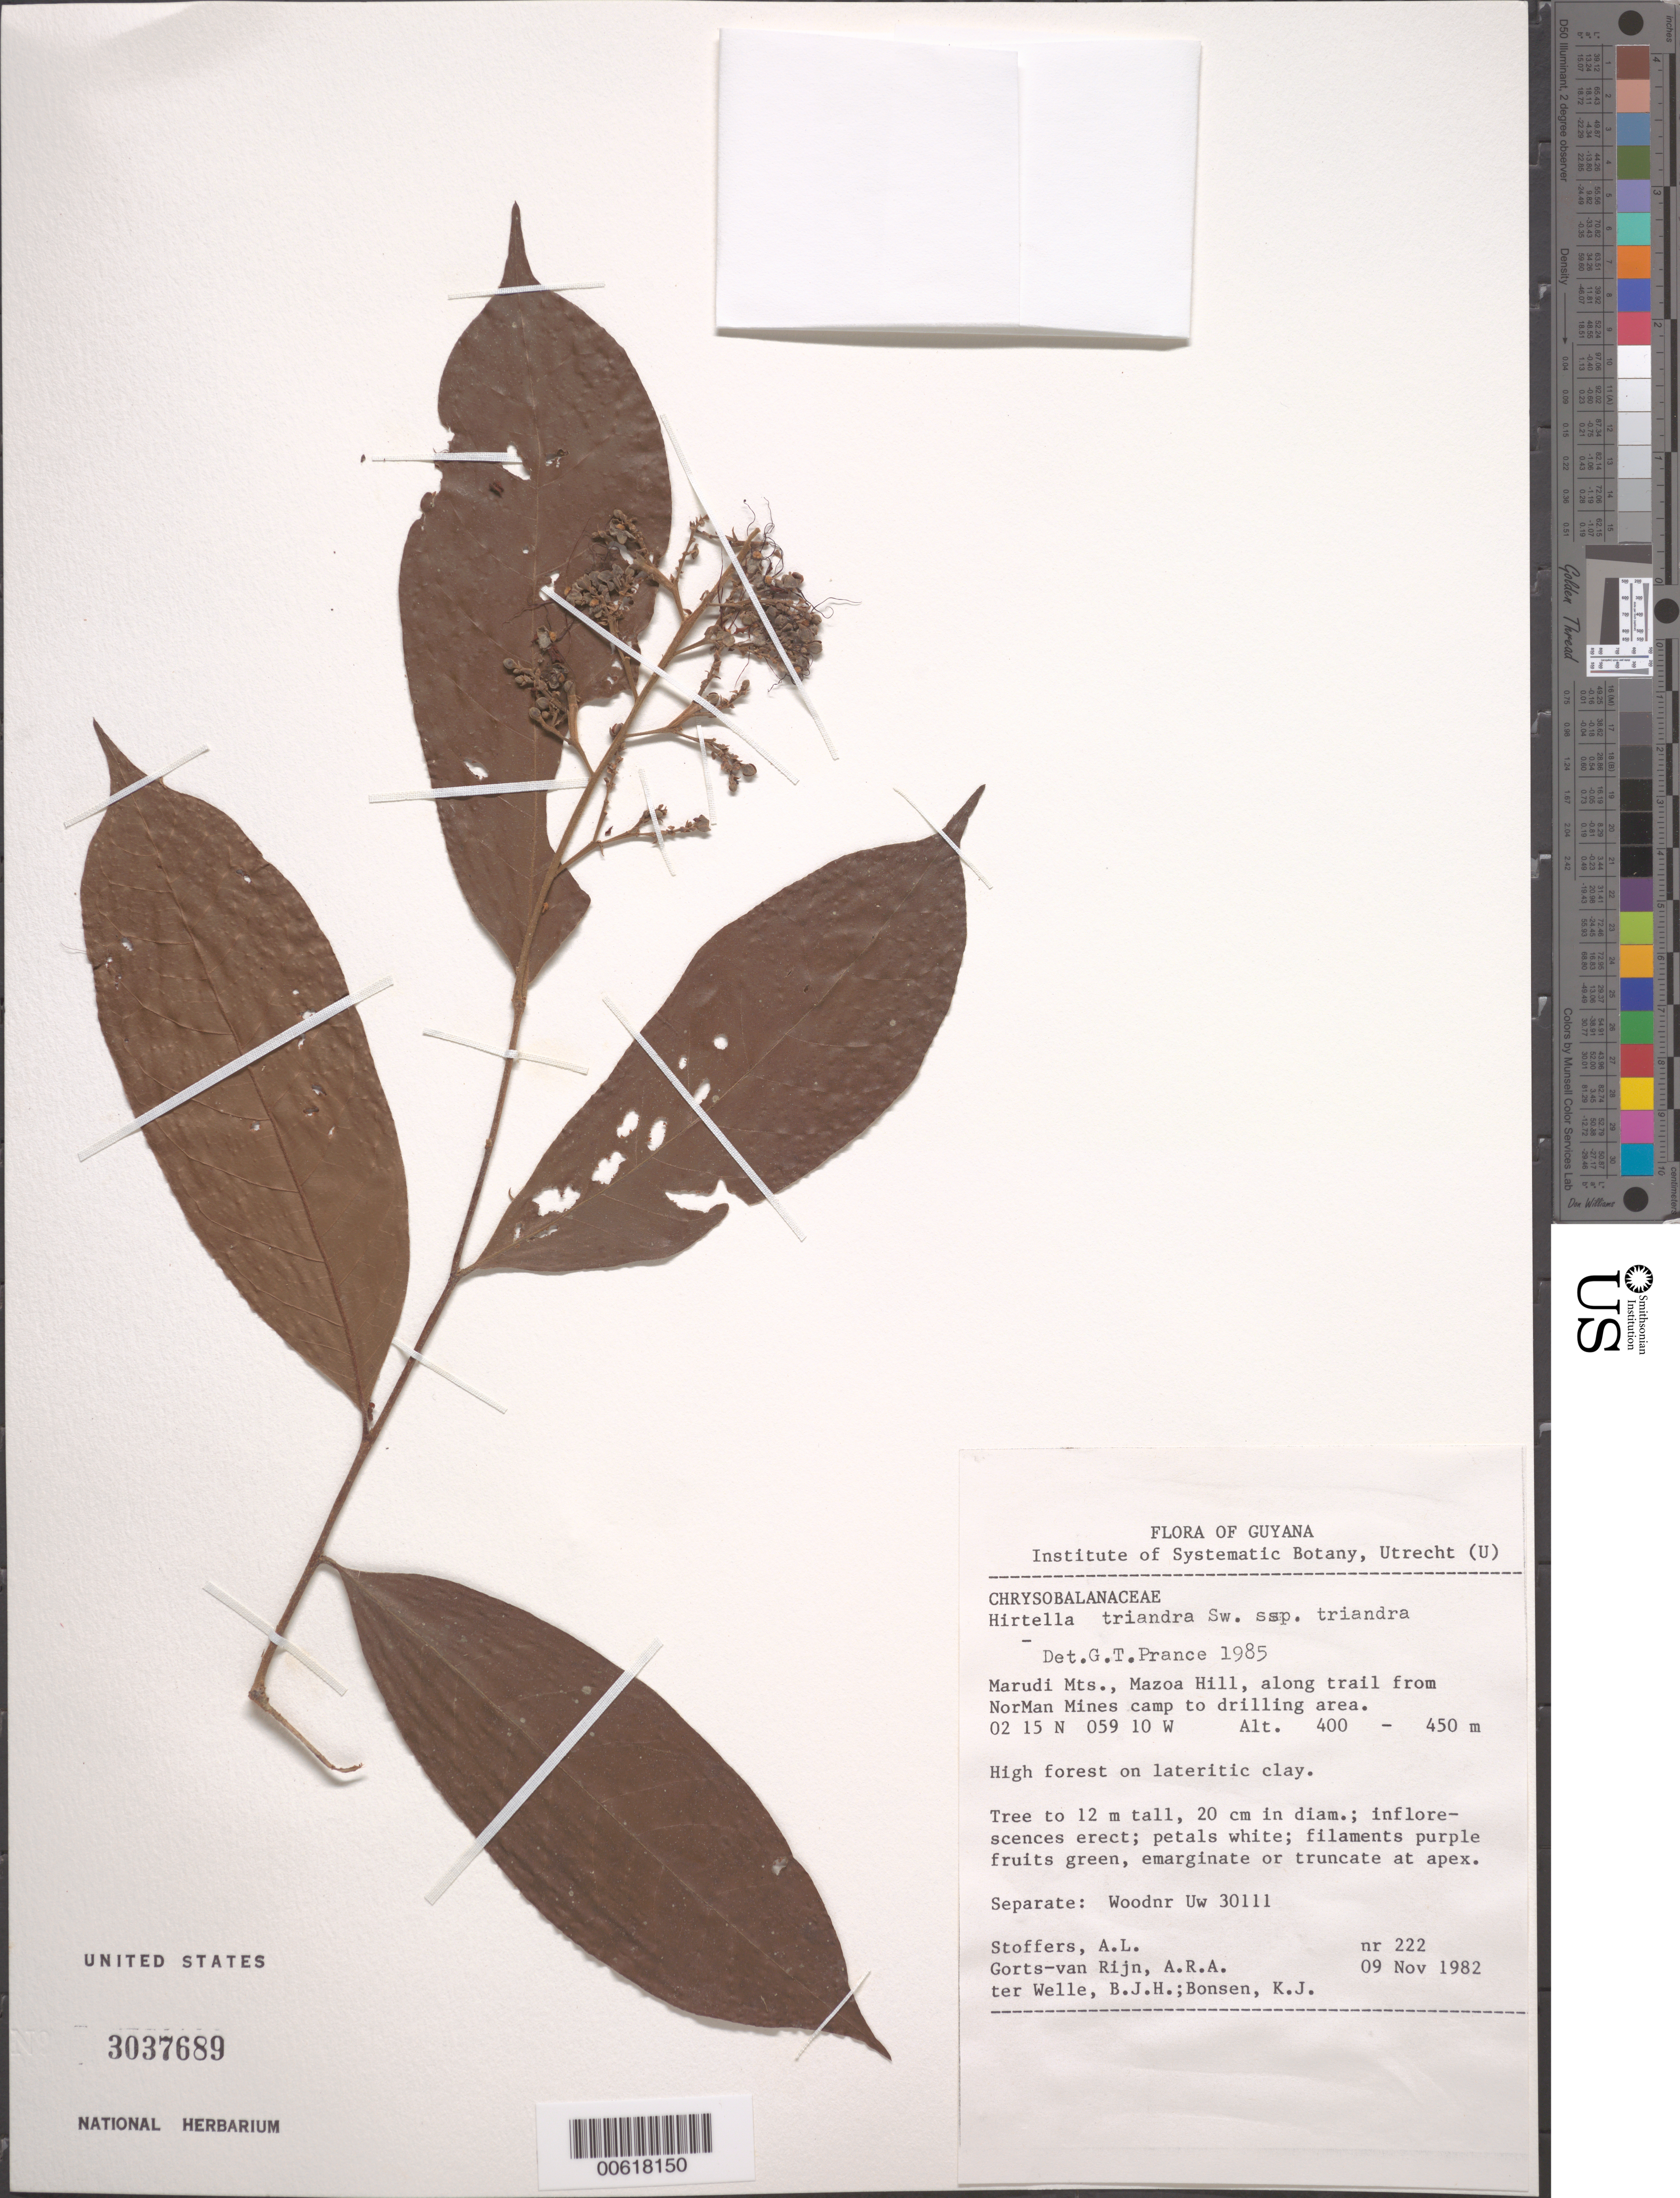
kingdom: Plantae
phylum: Tracheophyta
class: Magnoliopsida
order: Malpighiales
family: Chrysobalanaceae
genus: Hirtella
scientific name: Hirtella triandra subsp. triandra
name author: Sw.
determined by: Prance, G. T.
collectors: A. Stoffers, A. .R. A. Görts-van Rijn, B. Welle & K. Bonsen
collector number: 222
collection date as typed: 9-Nov-82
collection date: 1982-11-09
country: Guyana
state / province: U. Takutu-U. Essequibo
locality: Marudi Mts., Mazoa Hill, along trail from Norman Mines camp to drilling area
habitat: High forest on lateritic clay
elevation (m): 400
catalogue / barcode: US 3037689